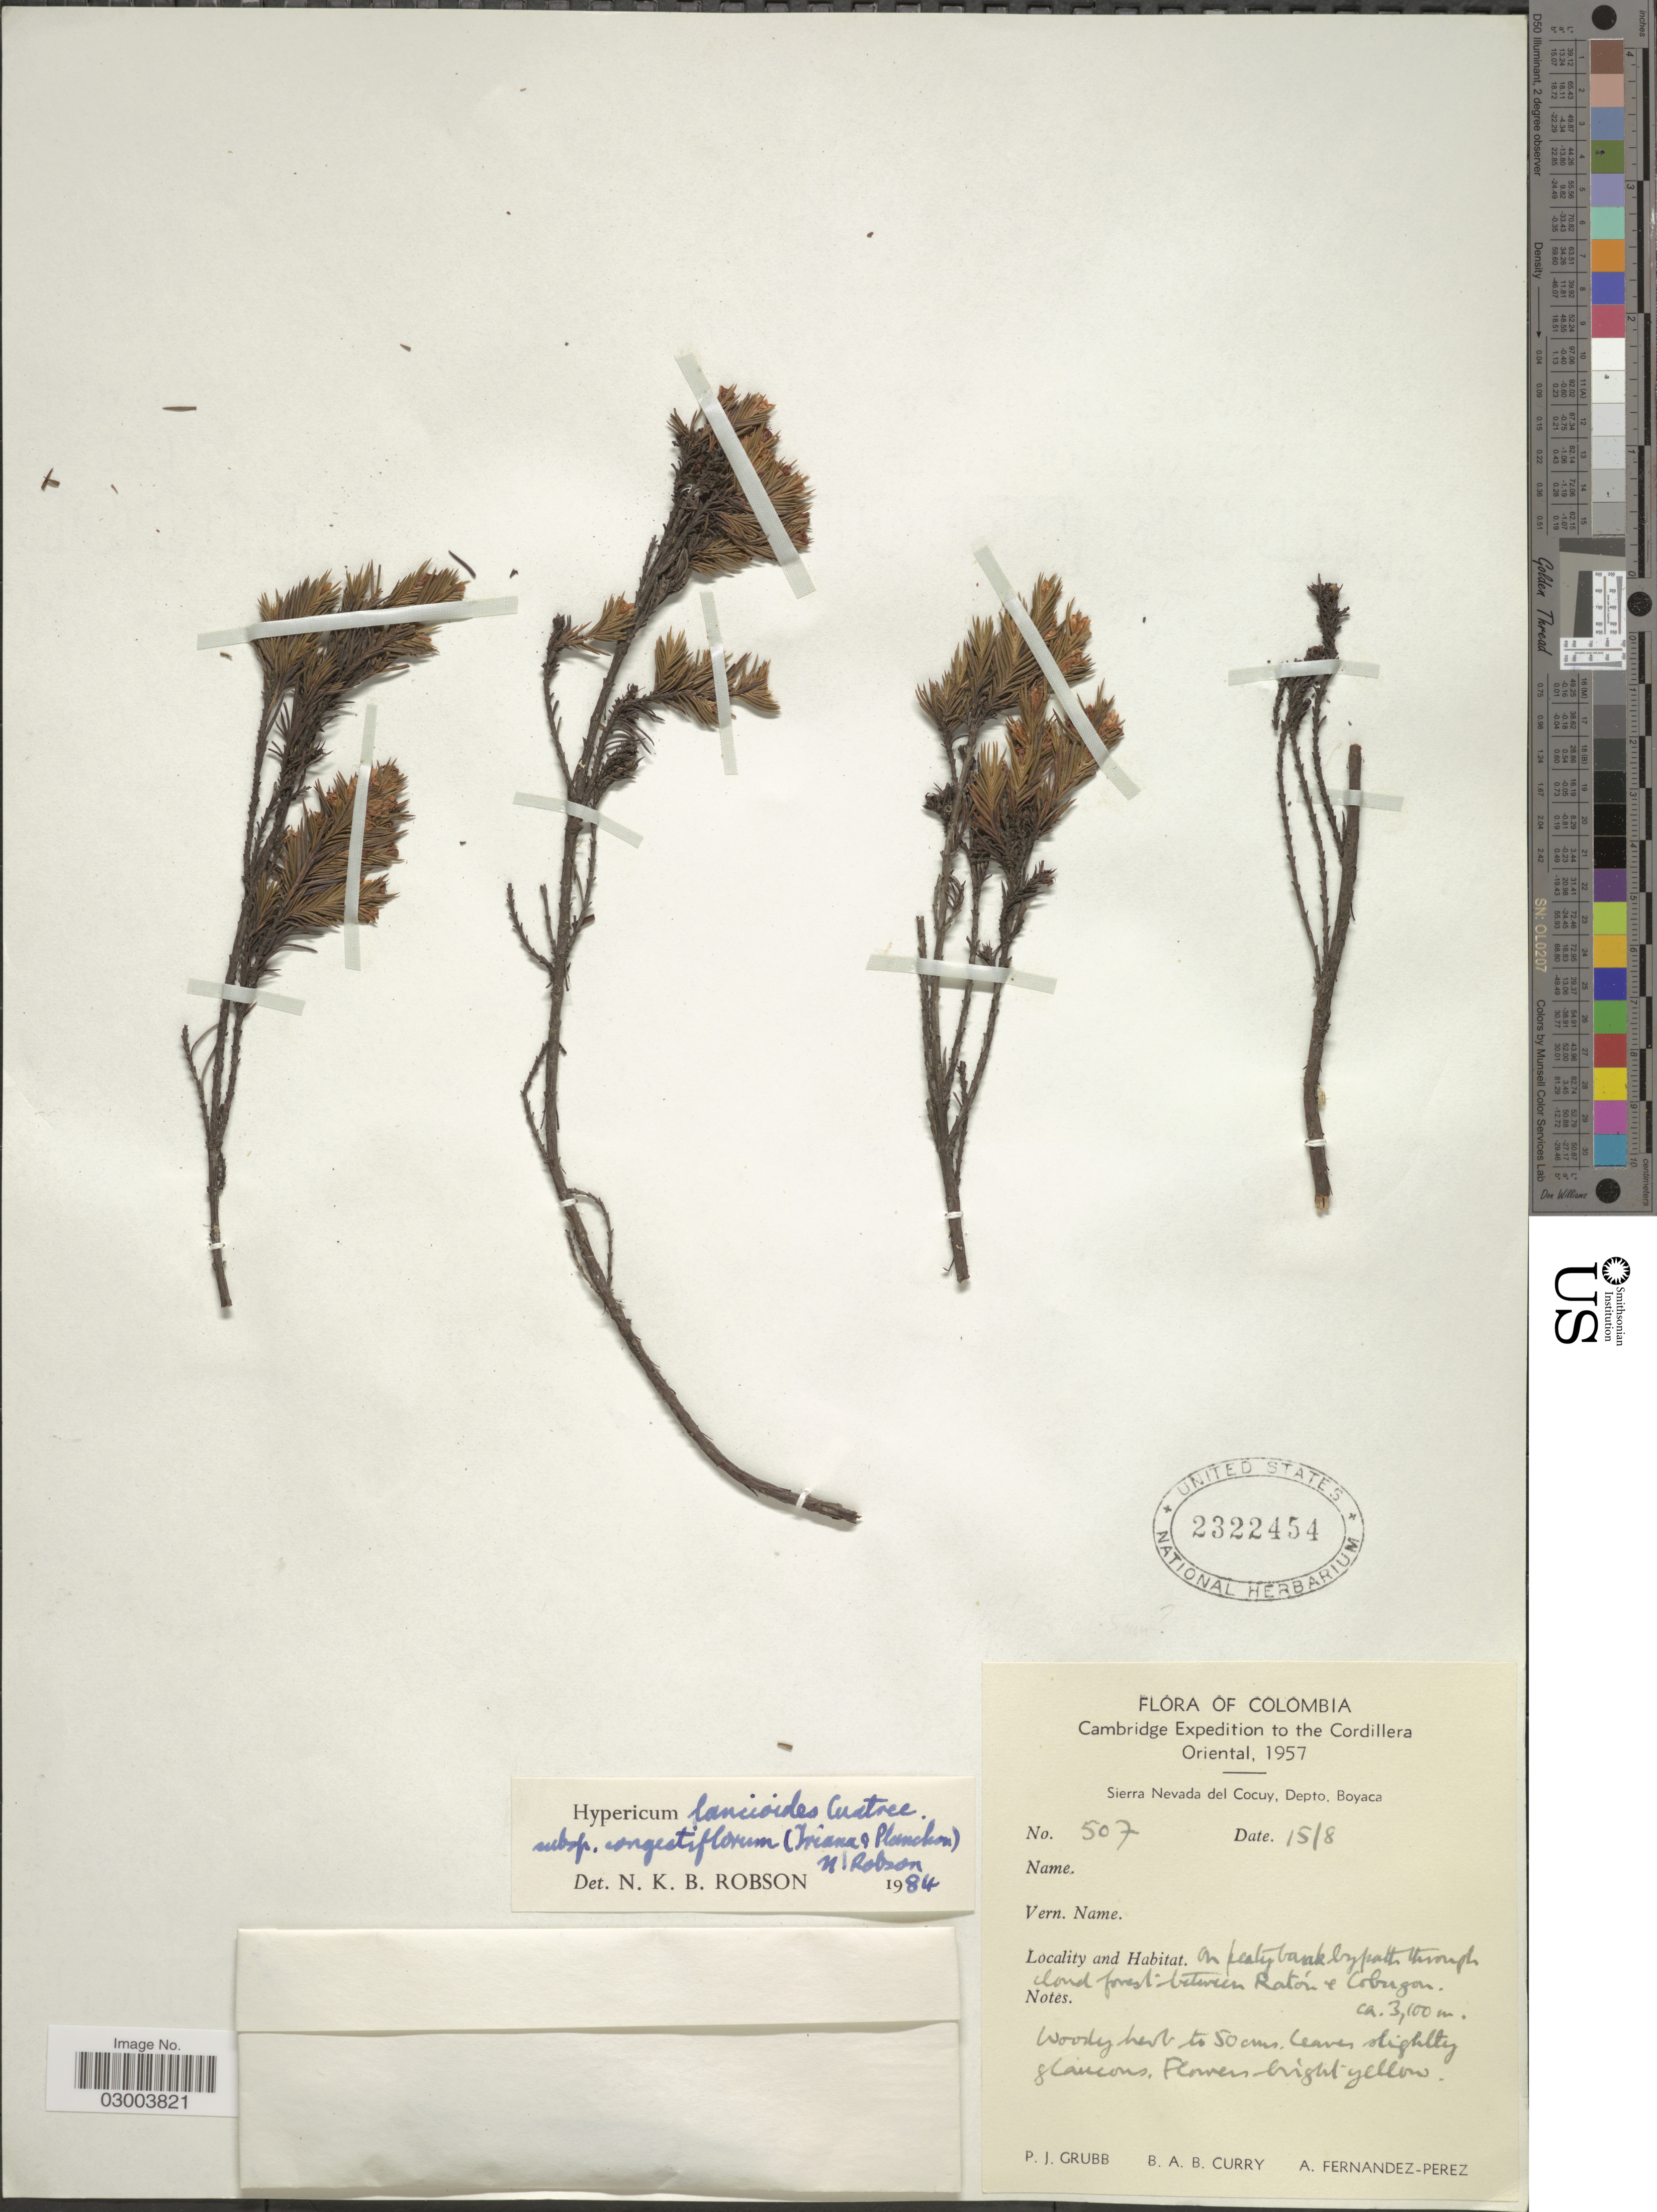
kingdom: Plantae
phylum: Tracheophyta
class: Magnoliopsida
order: Malpighiales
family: Hypericaceae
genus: Hypericum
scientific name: Hypericum lancioides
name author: Cuatrec.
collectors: P. J. Grubb, B. A. B. Curry & A. Fernández-Pérez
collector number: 507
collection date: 1957-08-15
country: Colombia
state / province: Boyacá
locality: Cordillera Oriental, Sierra Nevada del Cocuy, Depto. Boyaca, on peaty bank by path through cloud forest between Ratón e Cobugon.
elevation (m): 3100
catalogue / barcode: US 2322454